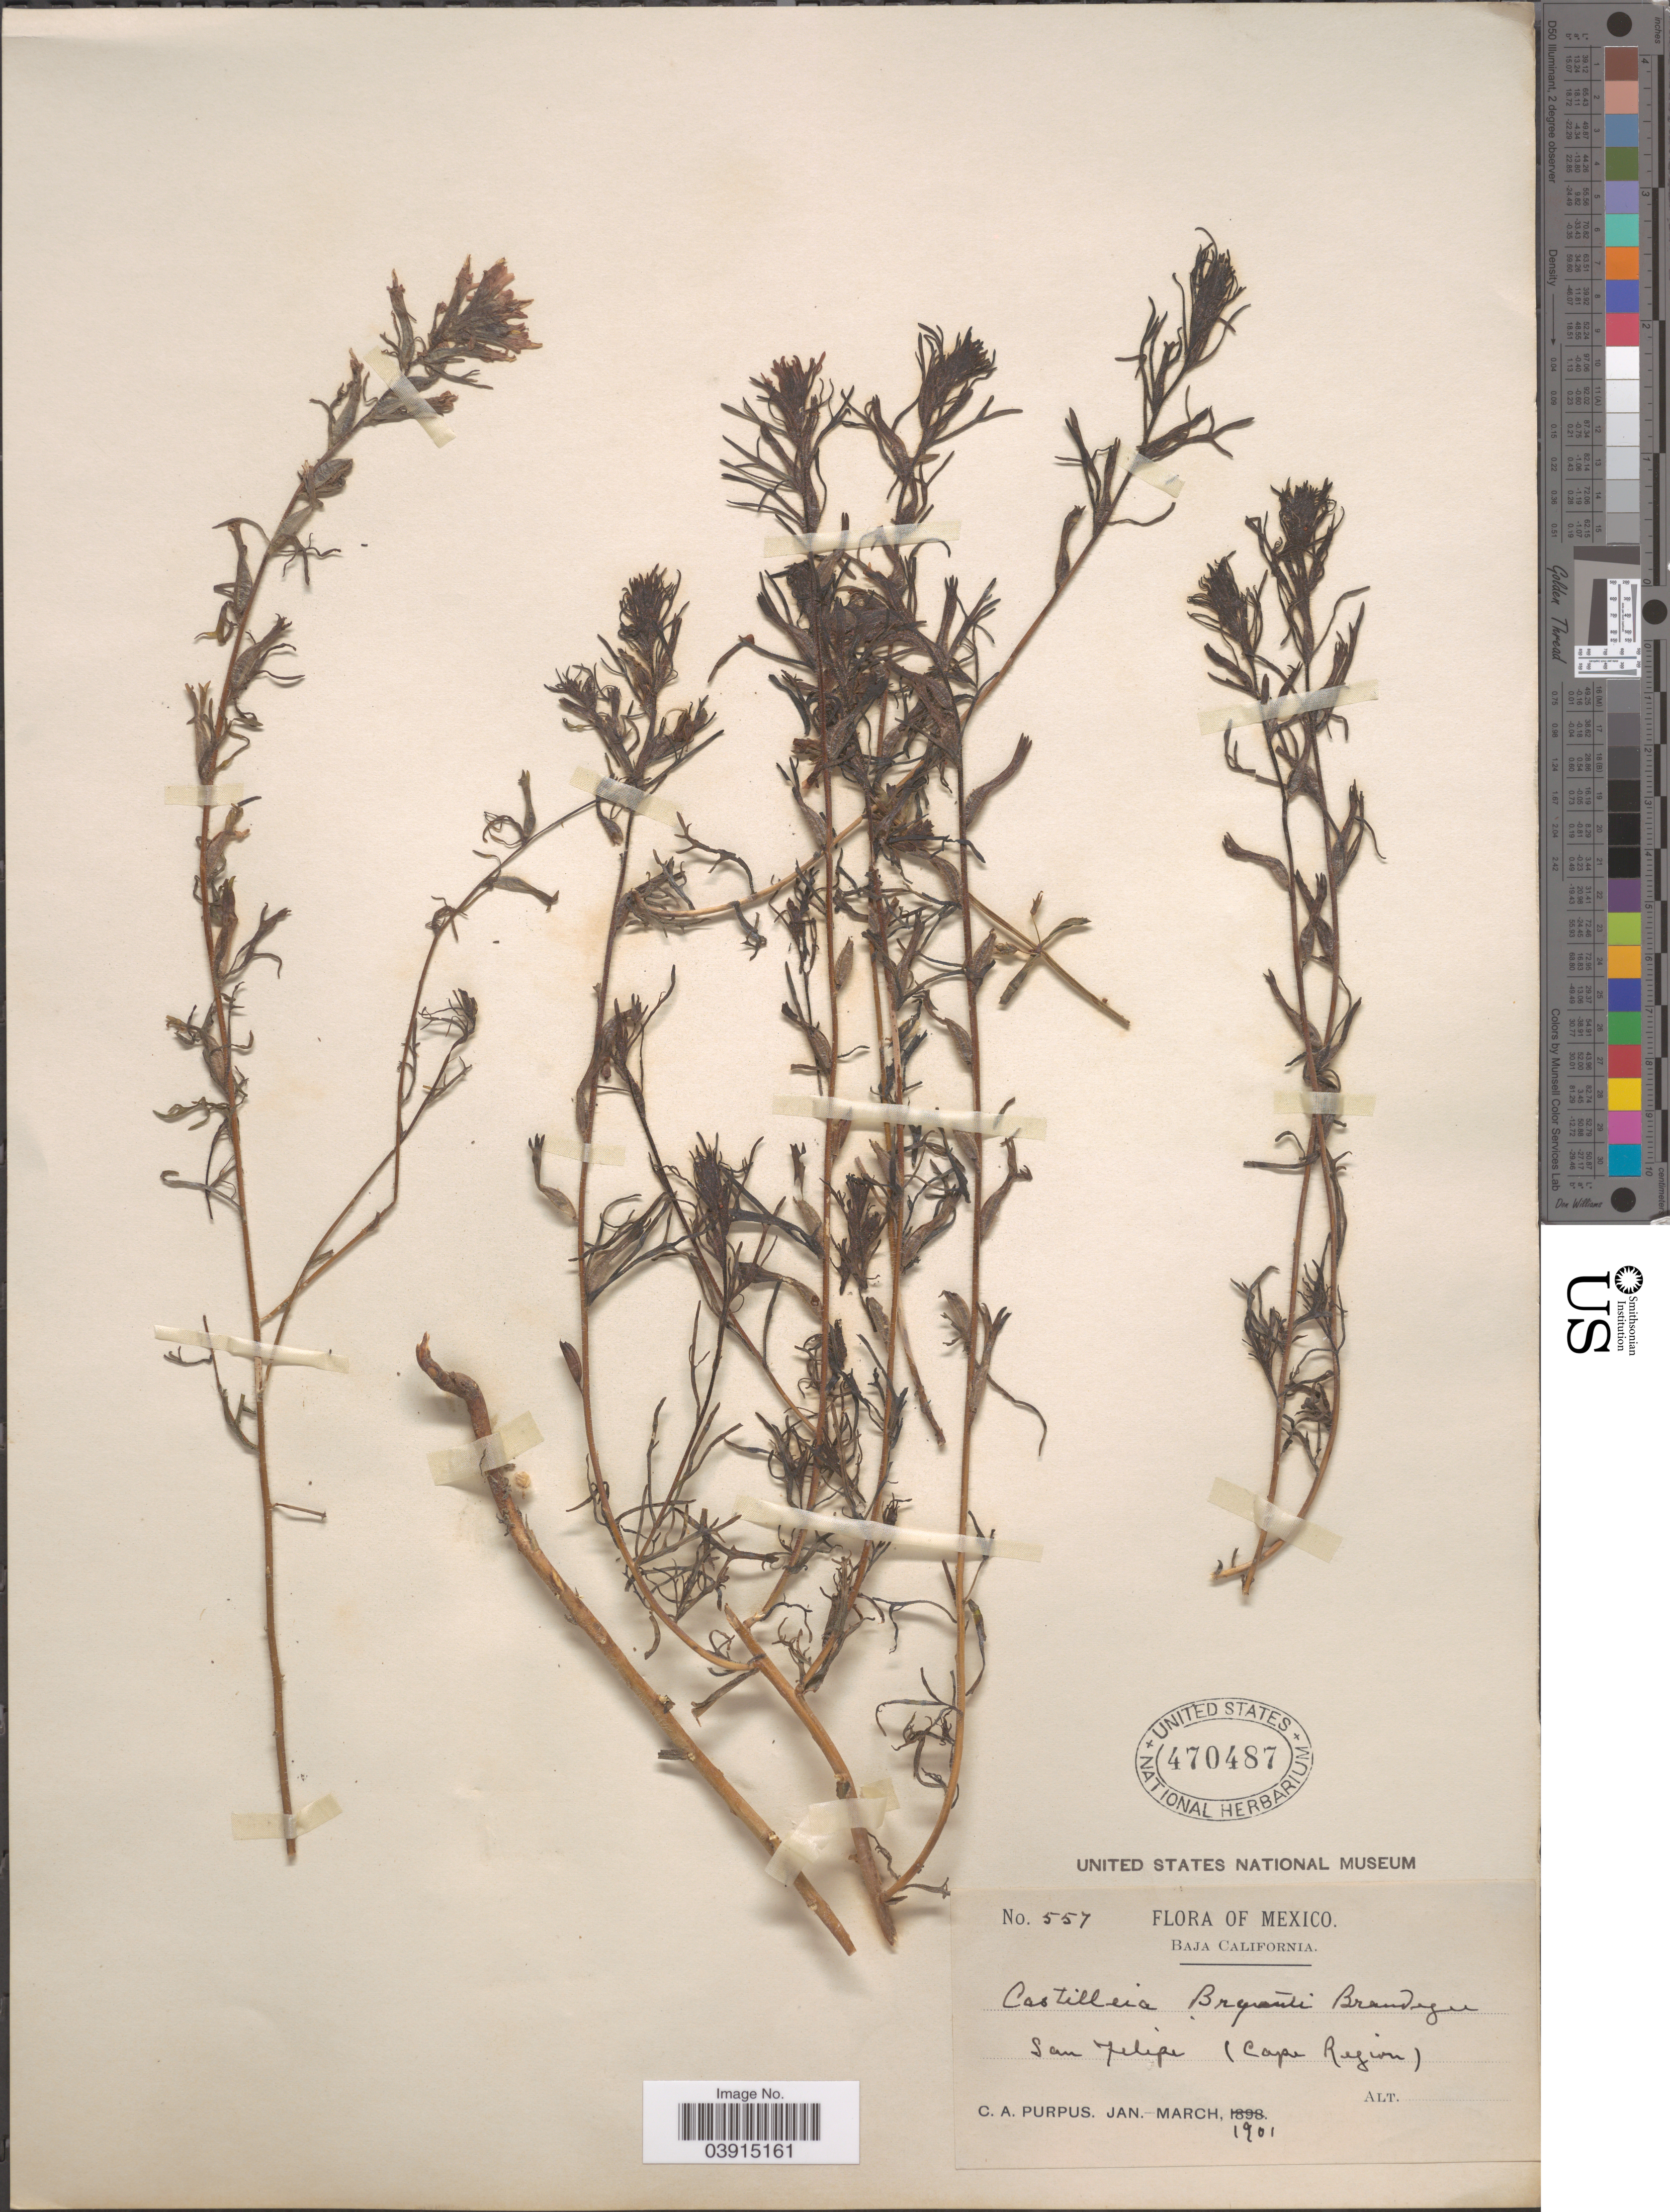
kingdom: Plantae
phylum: Tracheophyta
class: Magnoliopsida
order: Lamiales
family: Orobanchaceae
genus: Castilleja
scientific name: Castilleja bryantii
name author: Brandegee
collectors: C. A. Purpus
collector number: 557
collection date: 1901-01/1901-03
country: Mexico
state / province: Baja California Sur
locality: San Felipe (Cape Region).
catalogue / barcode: US 470487